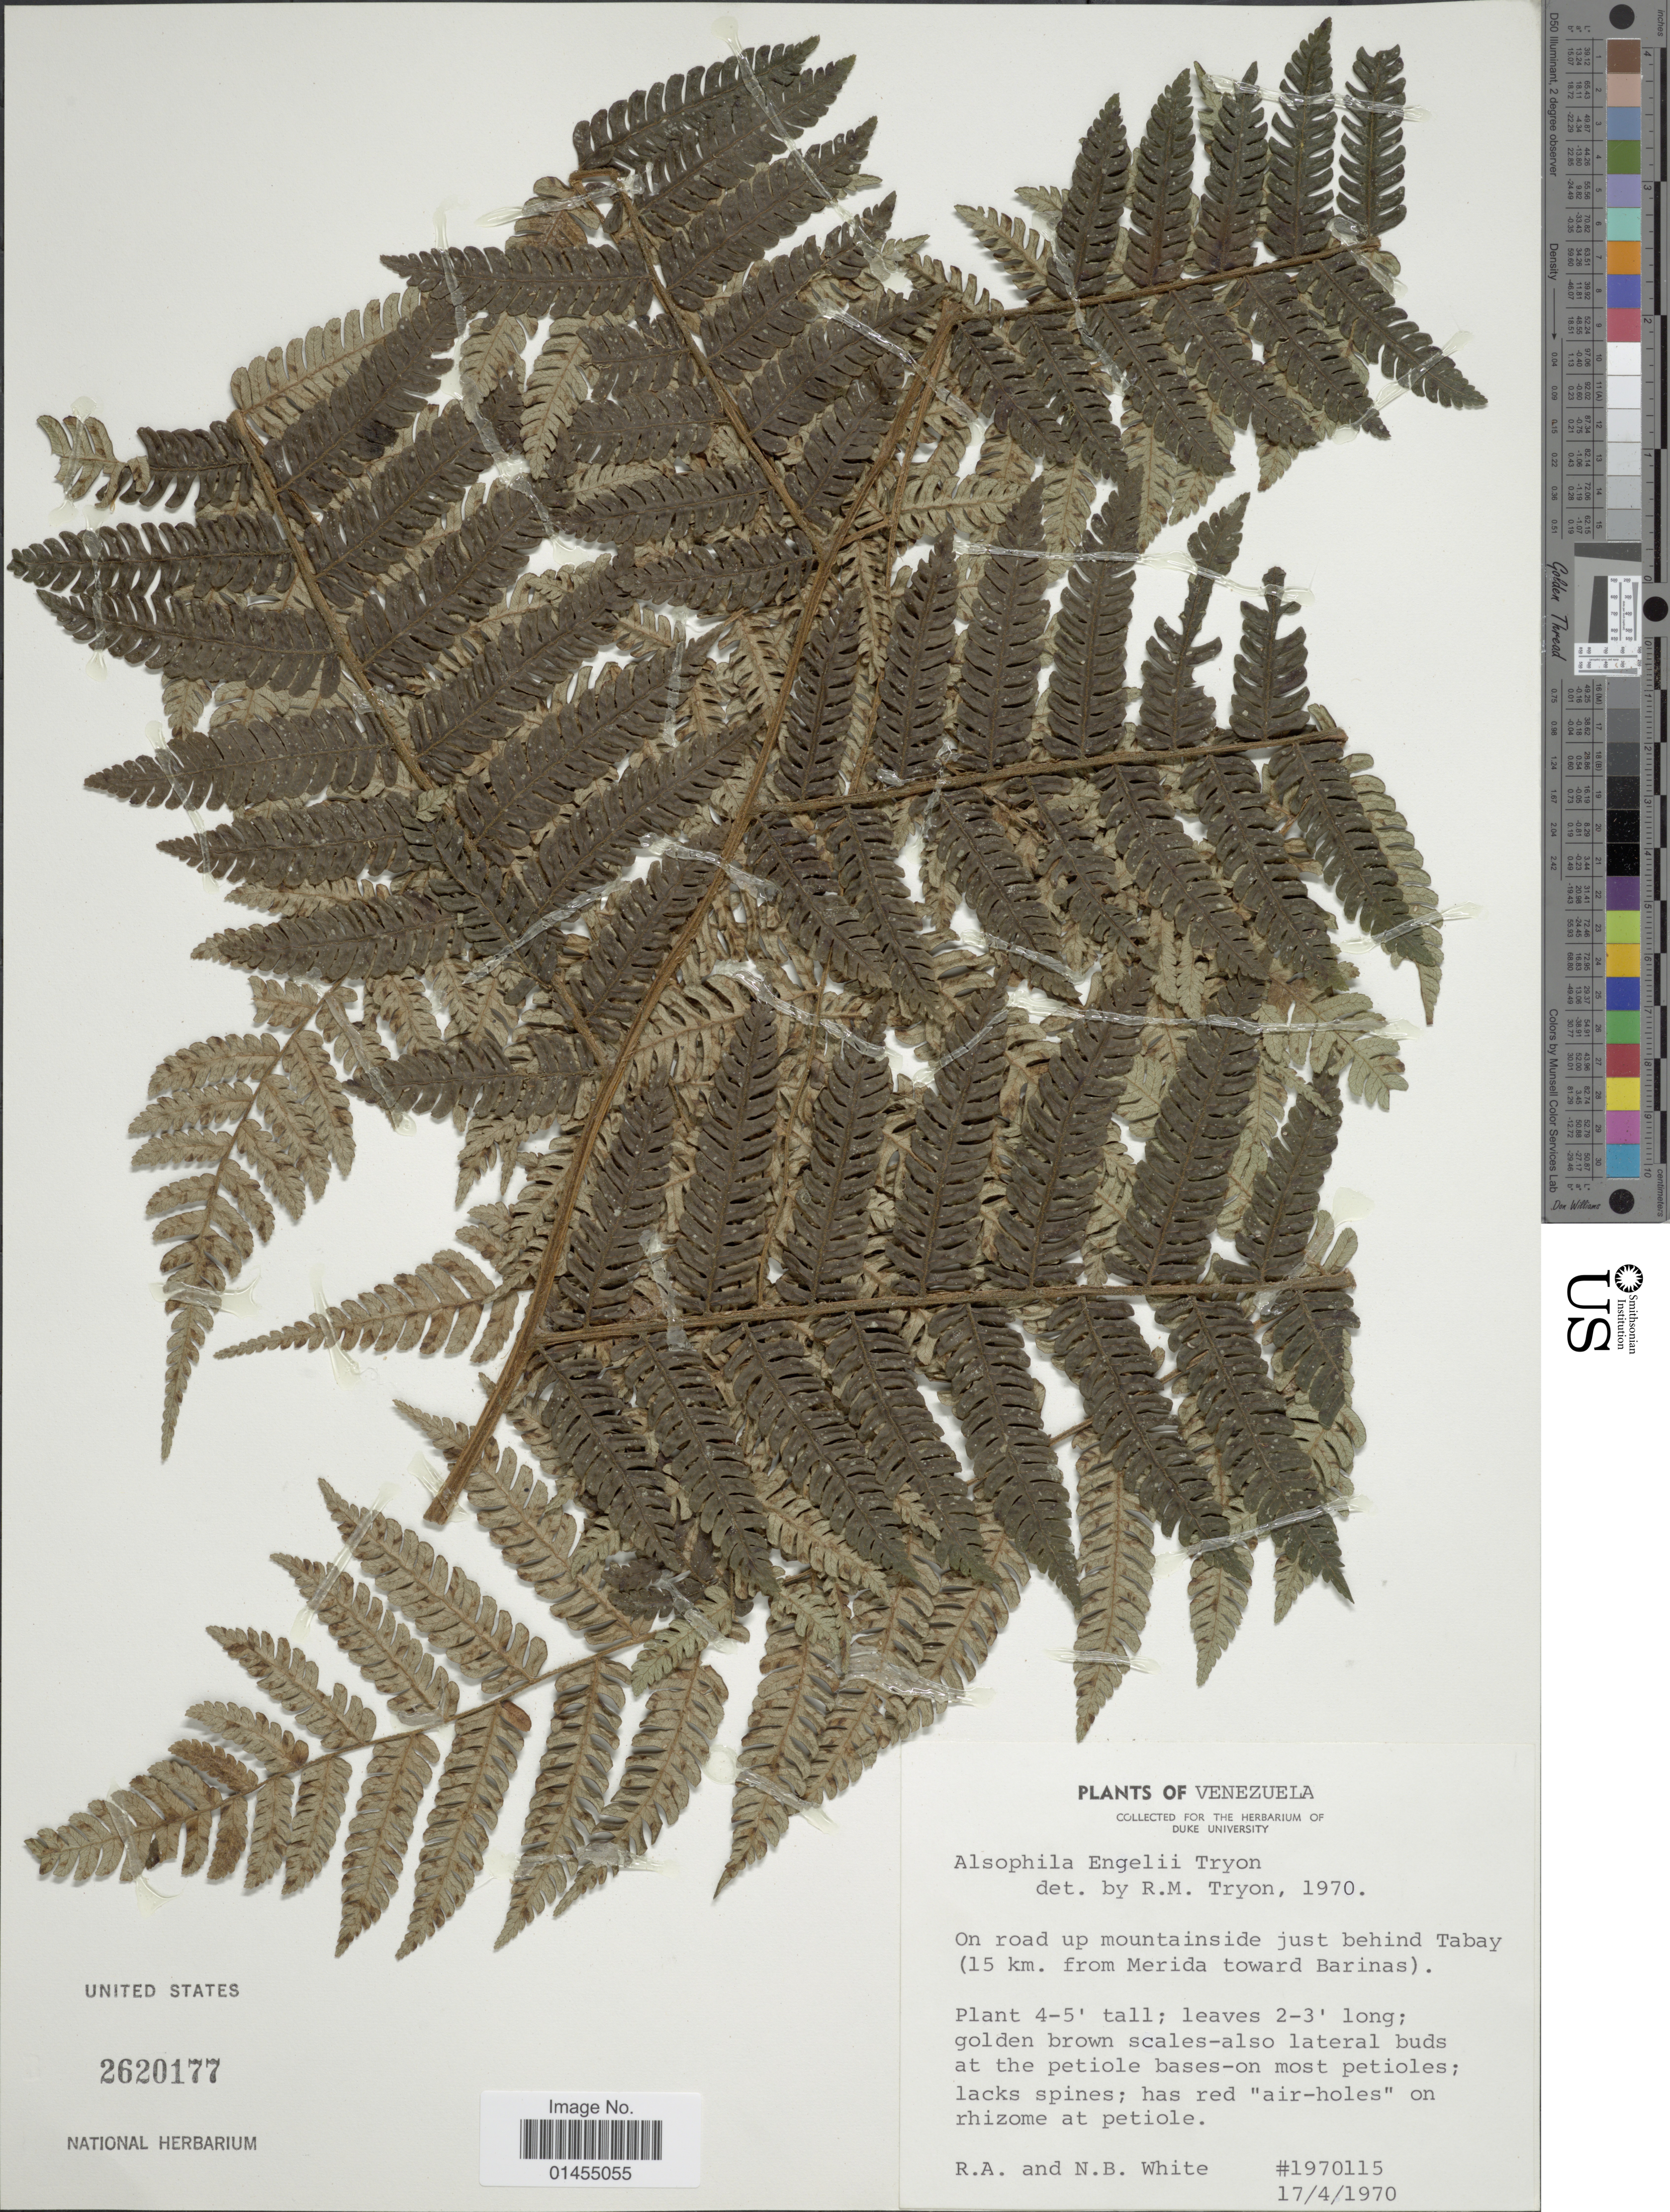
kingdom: Plantae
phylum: Tracheophyta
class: Polypodiopsida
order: Cyatheales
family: Cyatheaceae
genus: Alsophila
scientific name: Alsophila engelii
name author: R.M. Tryon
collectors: R. A. White & N. White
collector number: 1970115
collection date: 1970-04-17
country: Venezuela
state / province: Mérida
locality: On road up mountainside just behind Tabay (15 km. from Merida toward Barinas)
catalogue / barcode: US 2620177